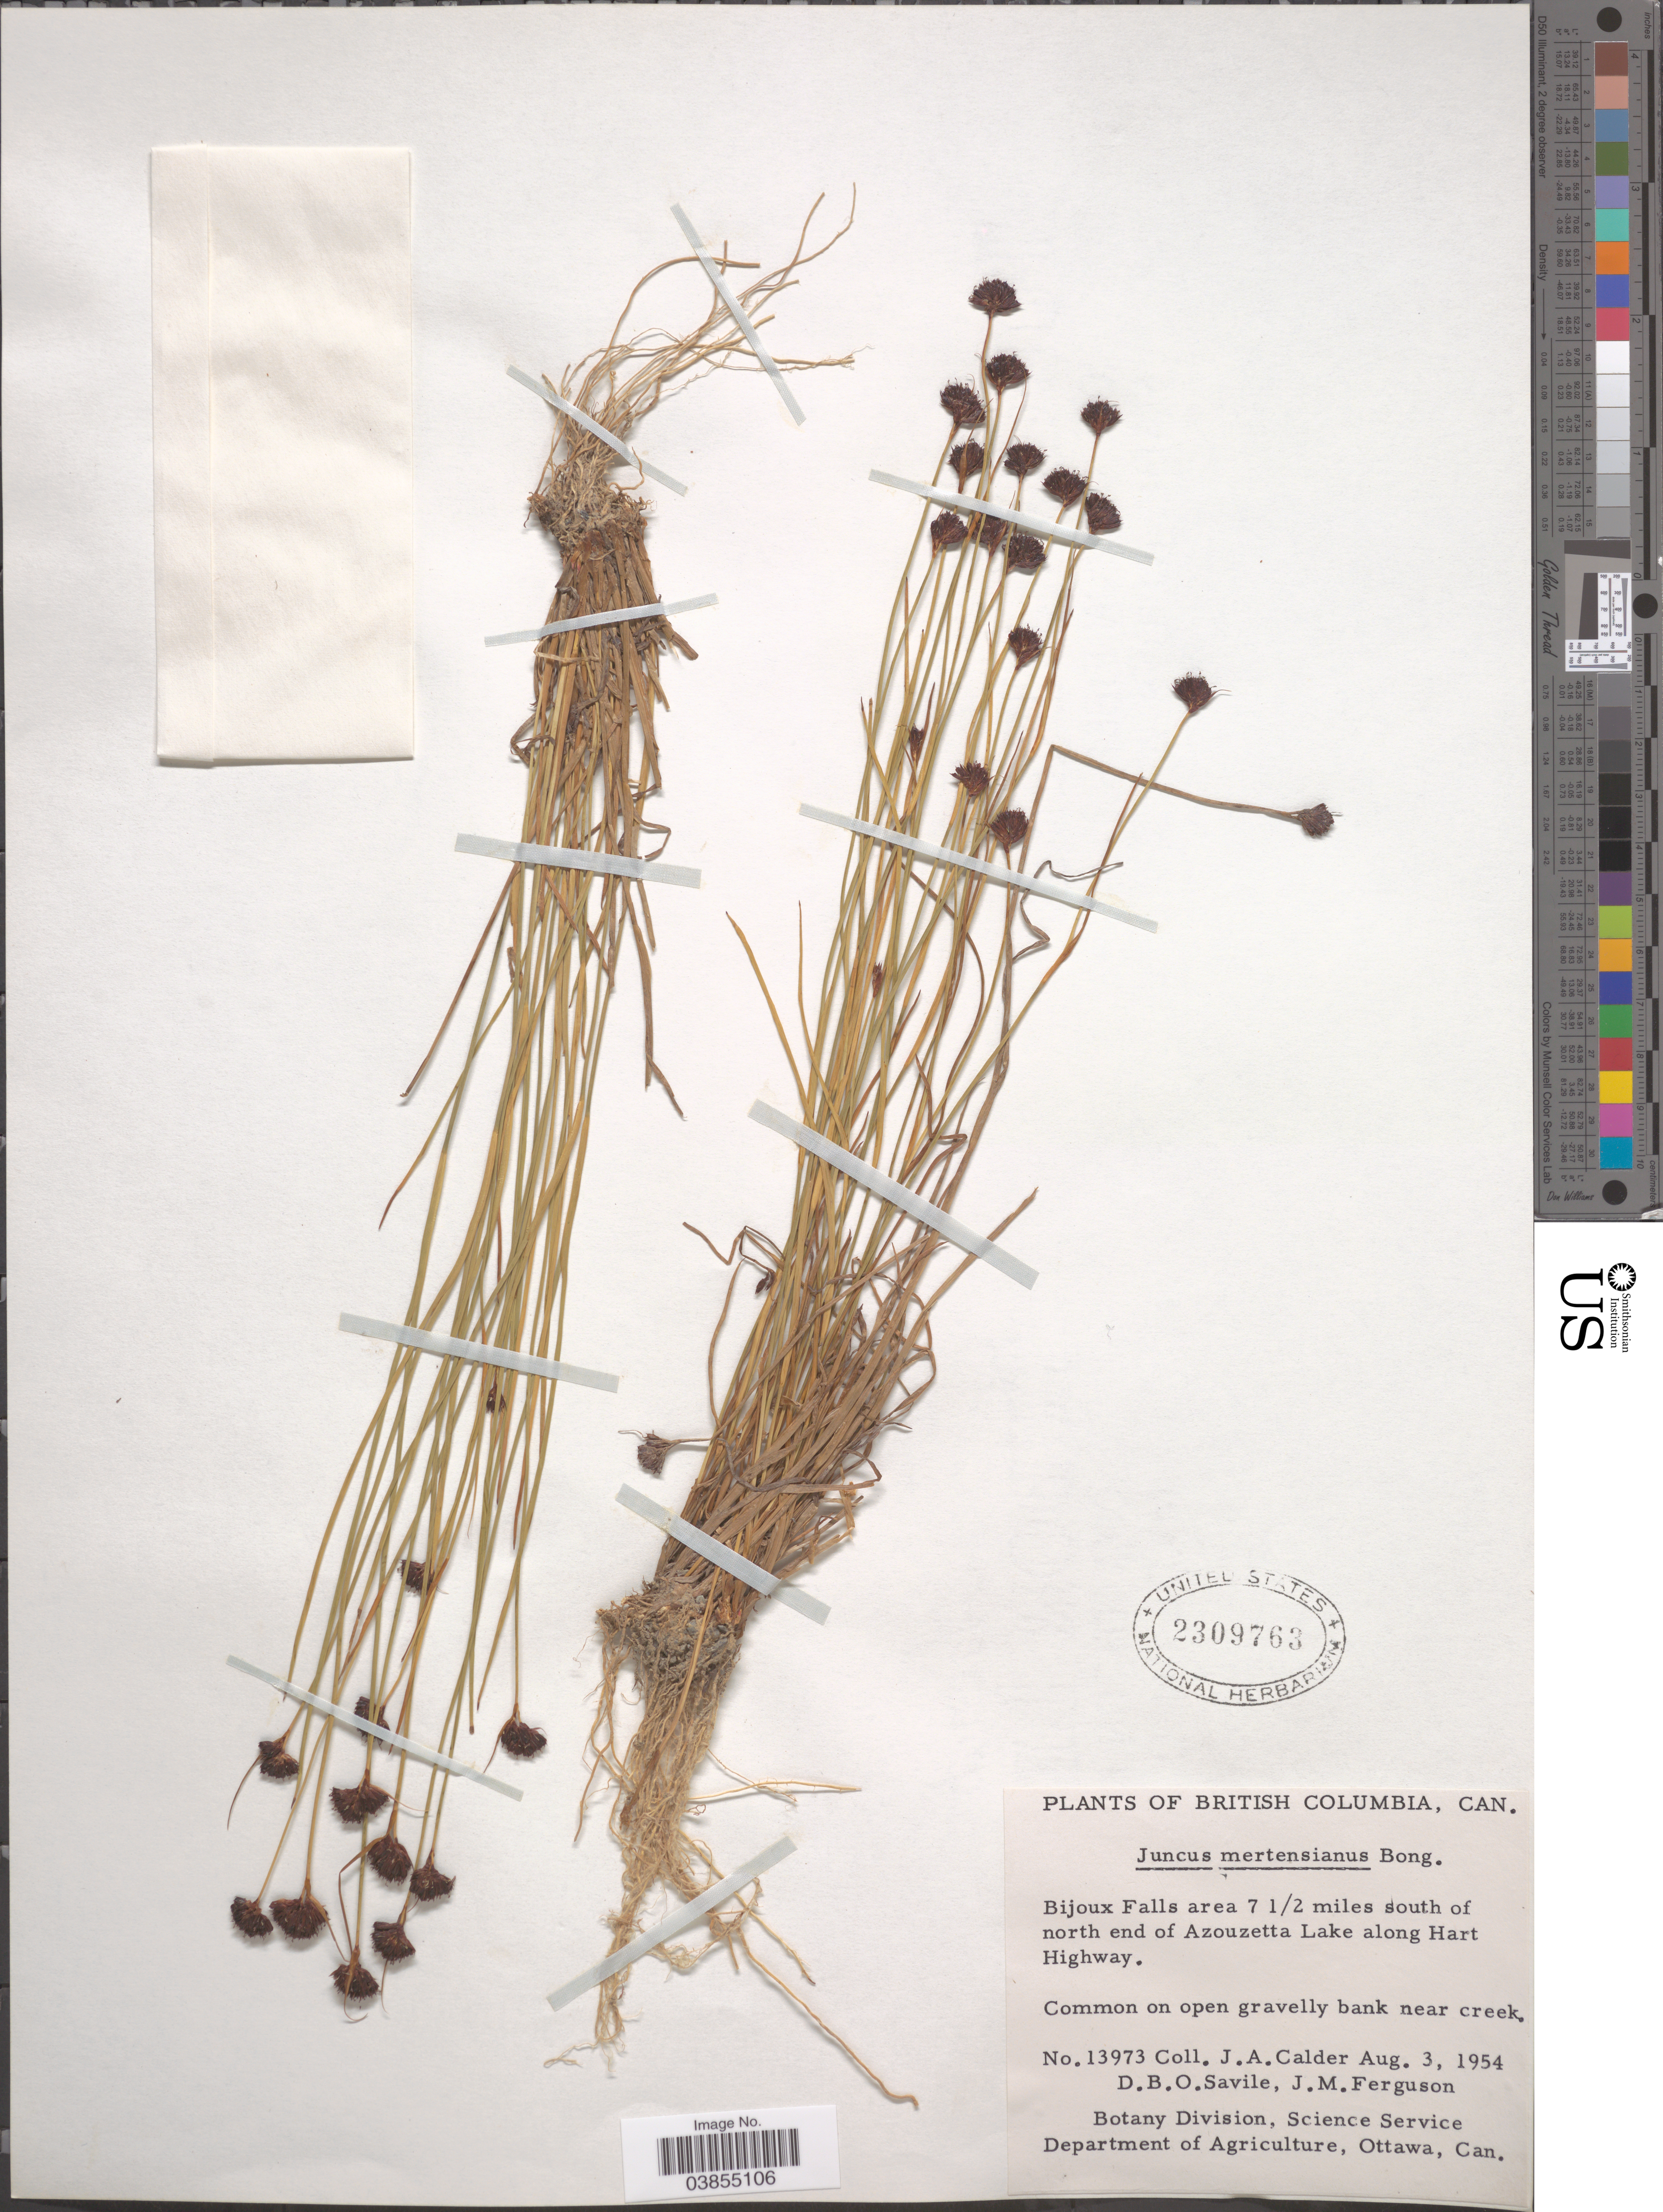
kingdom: Plantae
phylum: Tracheophyta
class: Liliopsida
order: Poales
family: Juncaceae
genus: Juncus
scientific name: Juncus mertensianus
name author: Bong.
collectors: J. A. Calder, D. Savile & J. M. Ferguson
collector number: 13973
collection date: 1954-08-03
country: Canada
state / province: British Columbia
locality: Bijoux Falls area 7 ½ miles south of north end of Azouzetta Lake along Hart Highway.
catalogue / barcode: US 2309763